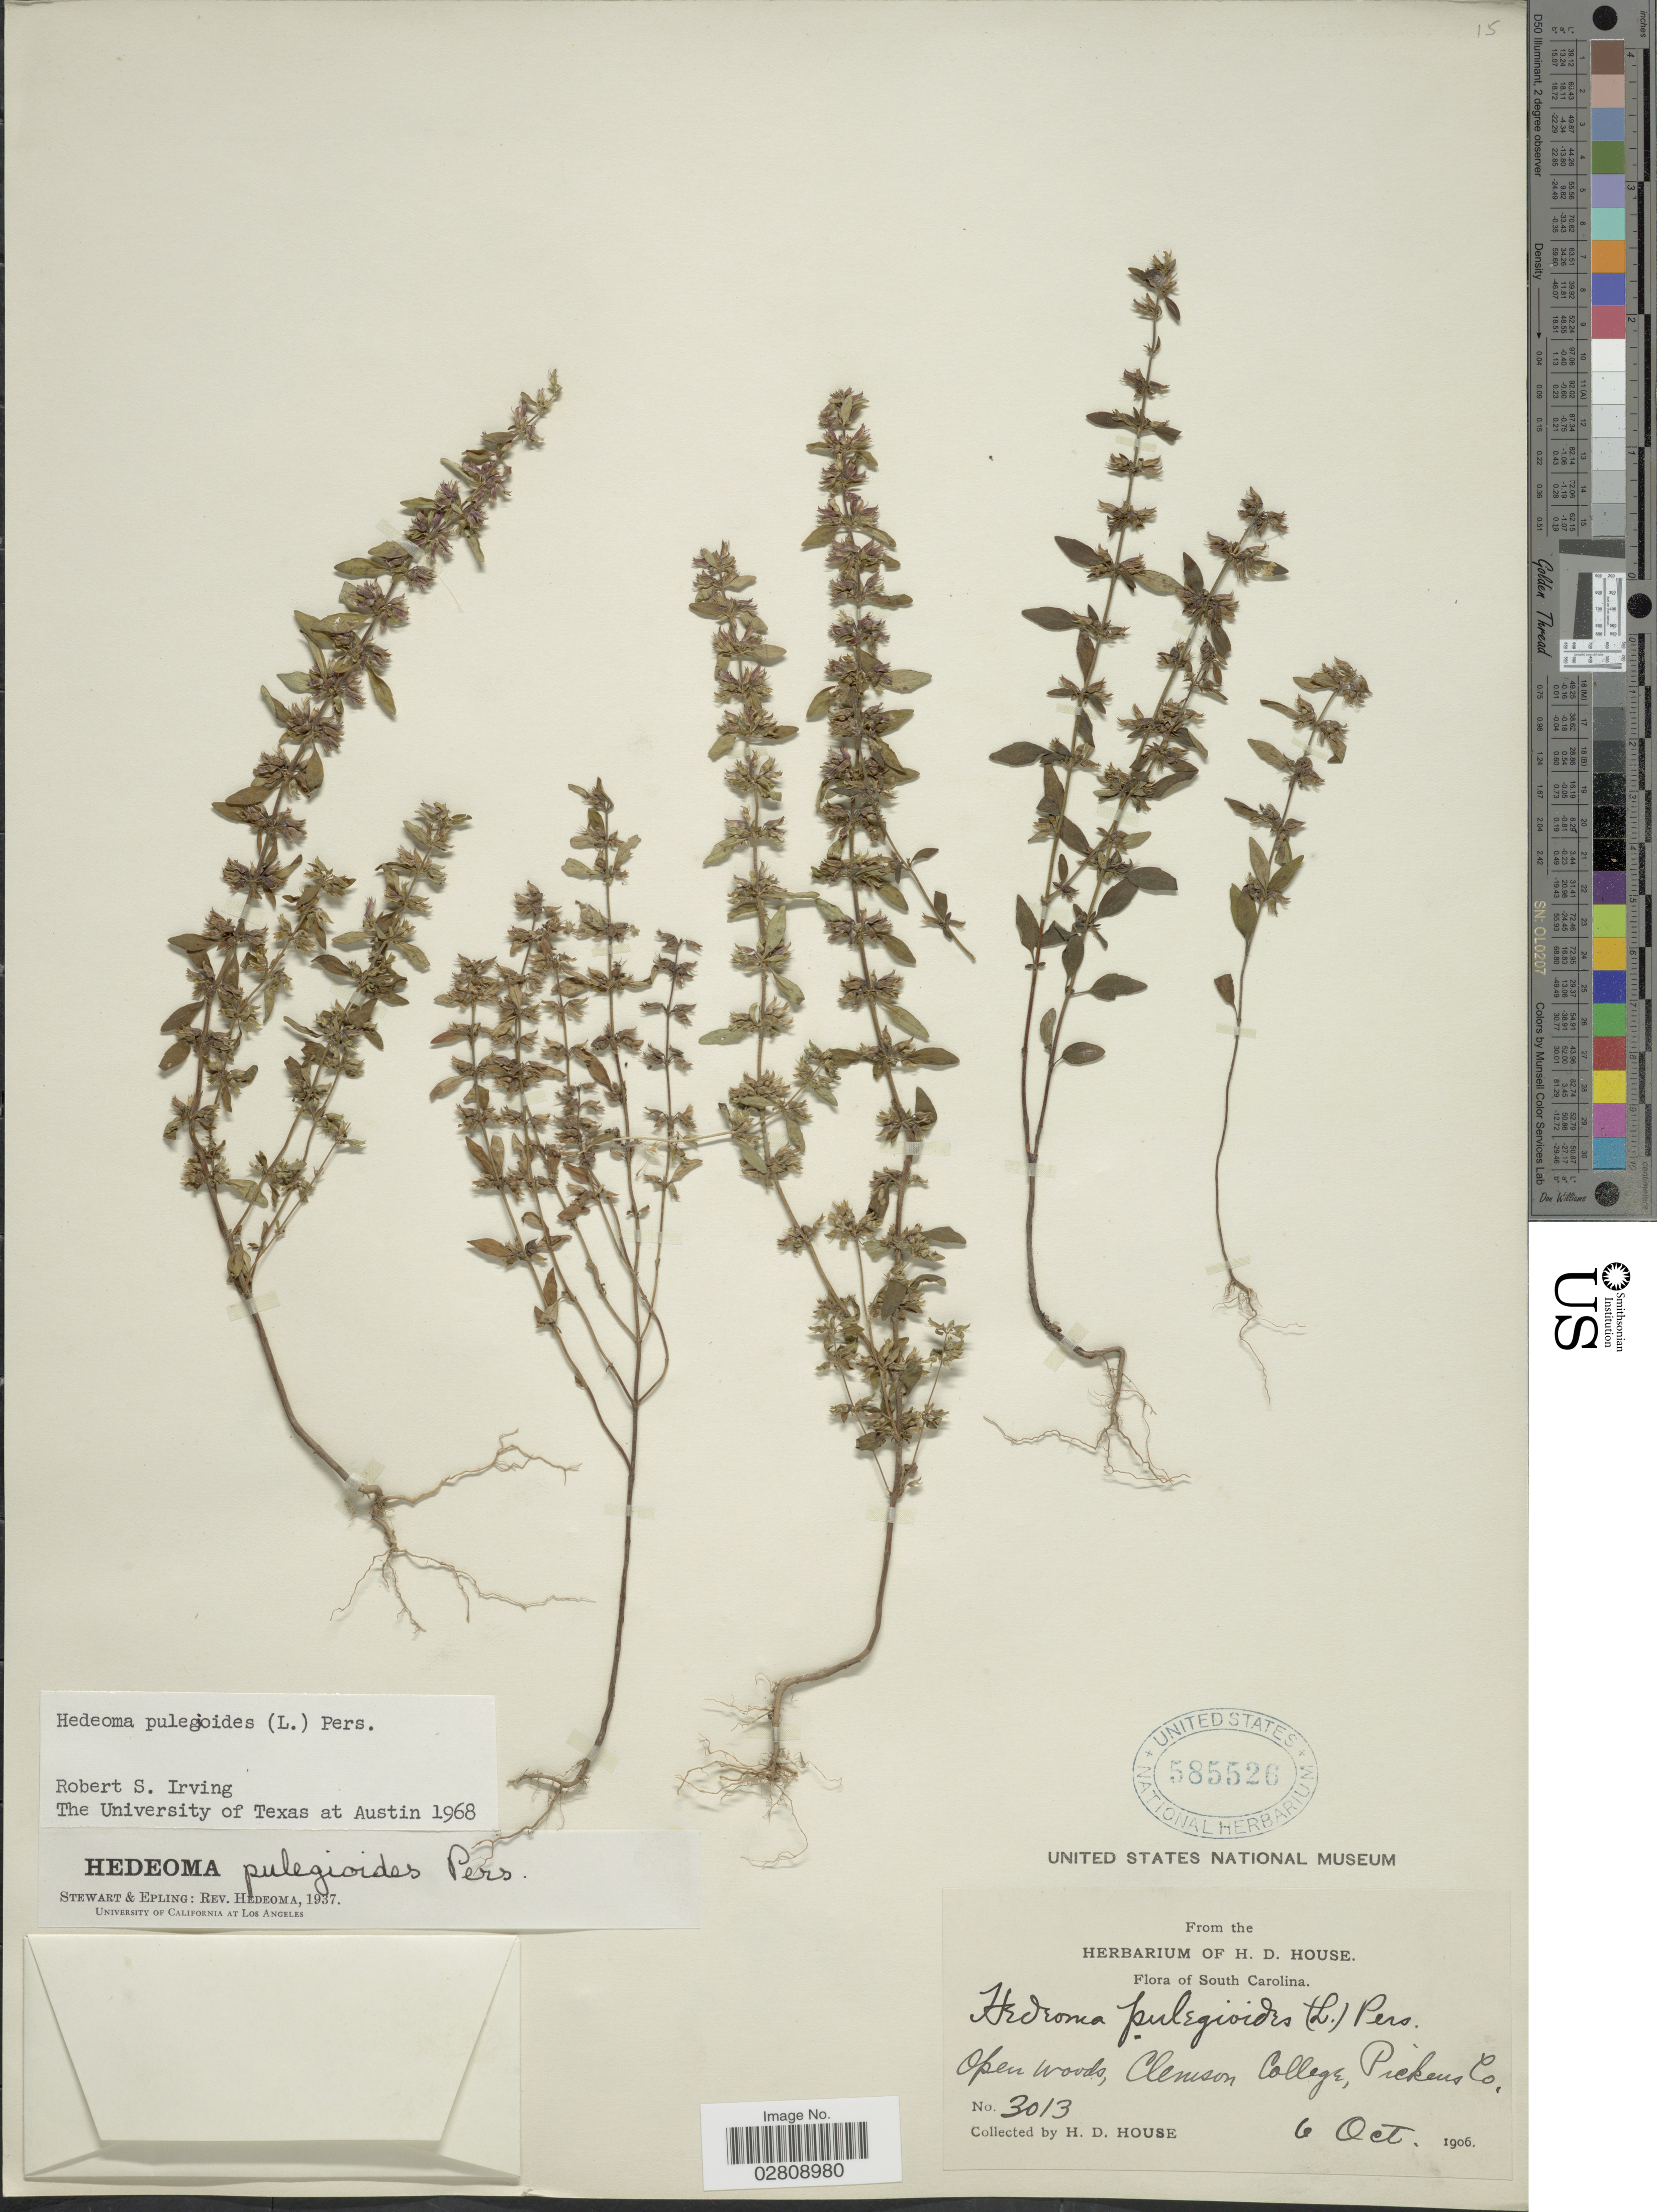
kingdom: Plantae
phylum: Tracheophyta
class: Magnoliopsida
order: Lamiales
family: Lamiaceae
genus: Hedeoma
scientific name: Hedeoma pulegioides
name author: (L.) Pers.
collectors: H. D. House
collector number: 3013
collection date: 1906-10-06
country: United States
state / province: South Carolina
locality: Open woods, Clemson College, Pickens Co.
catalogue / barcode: US 585526